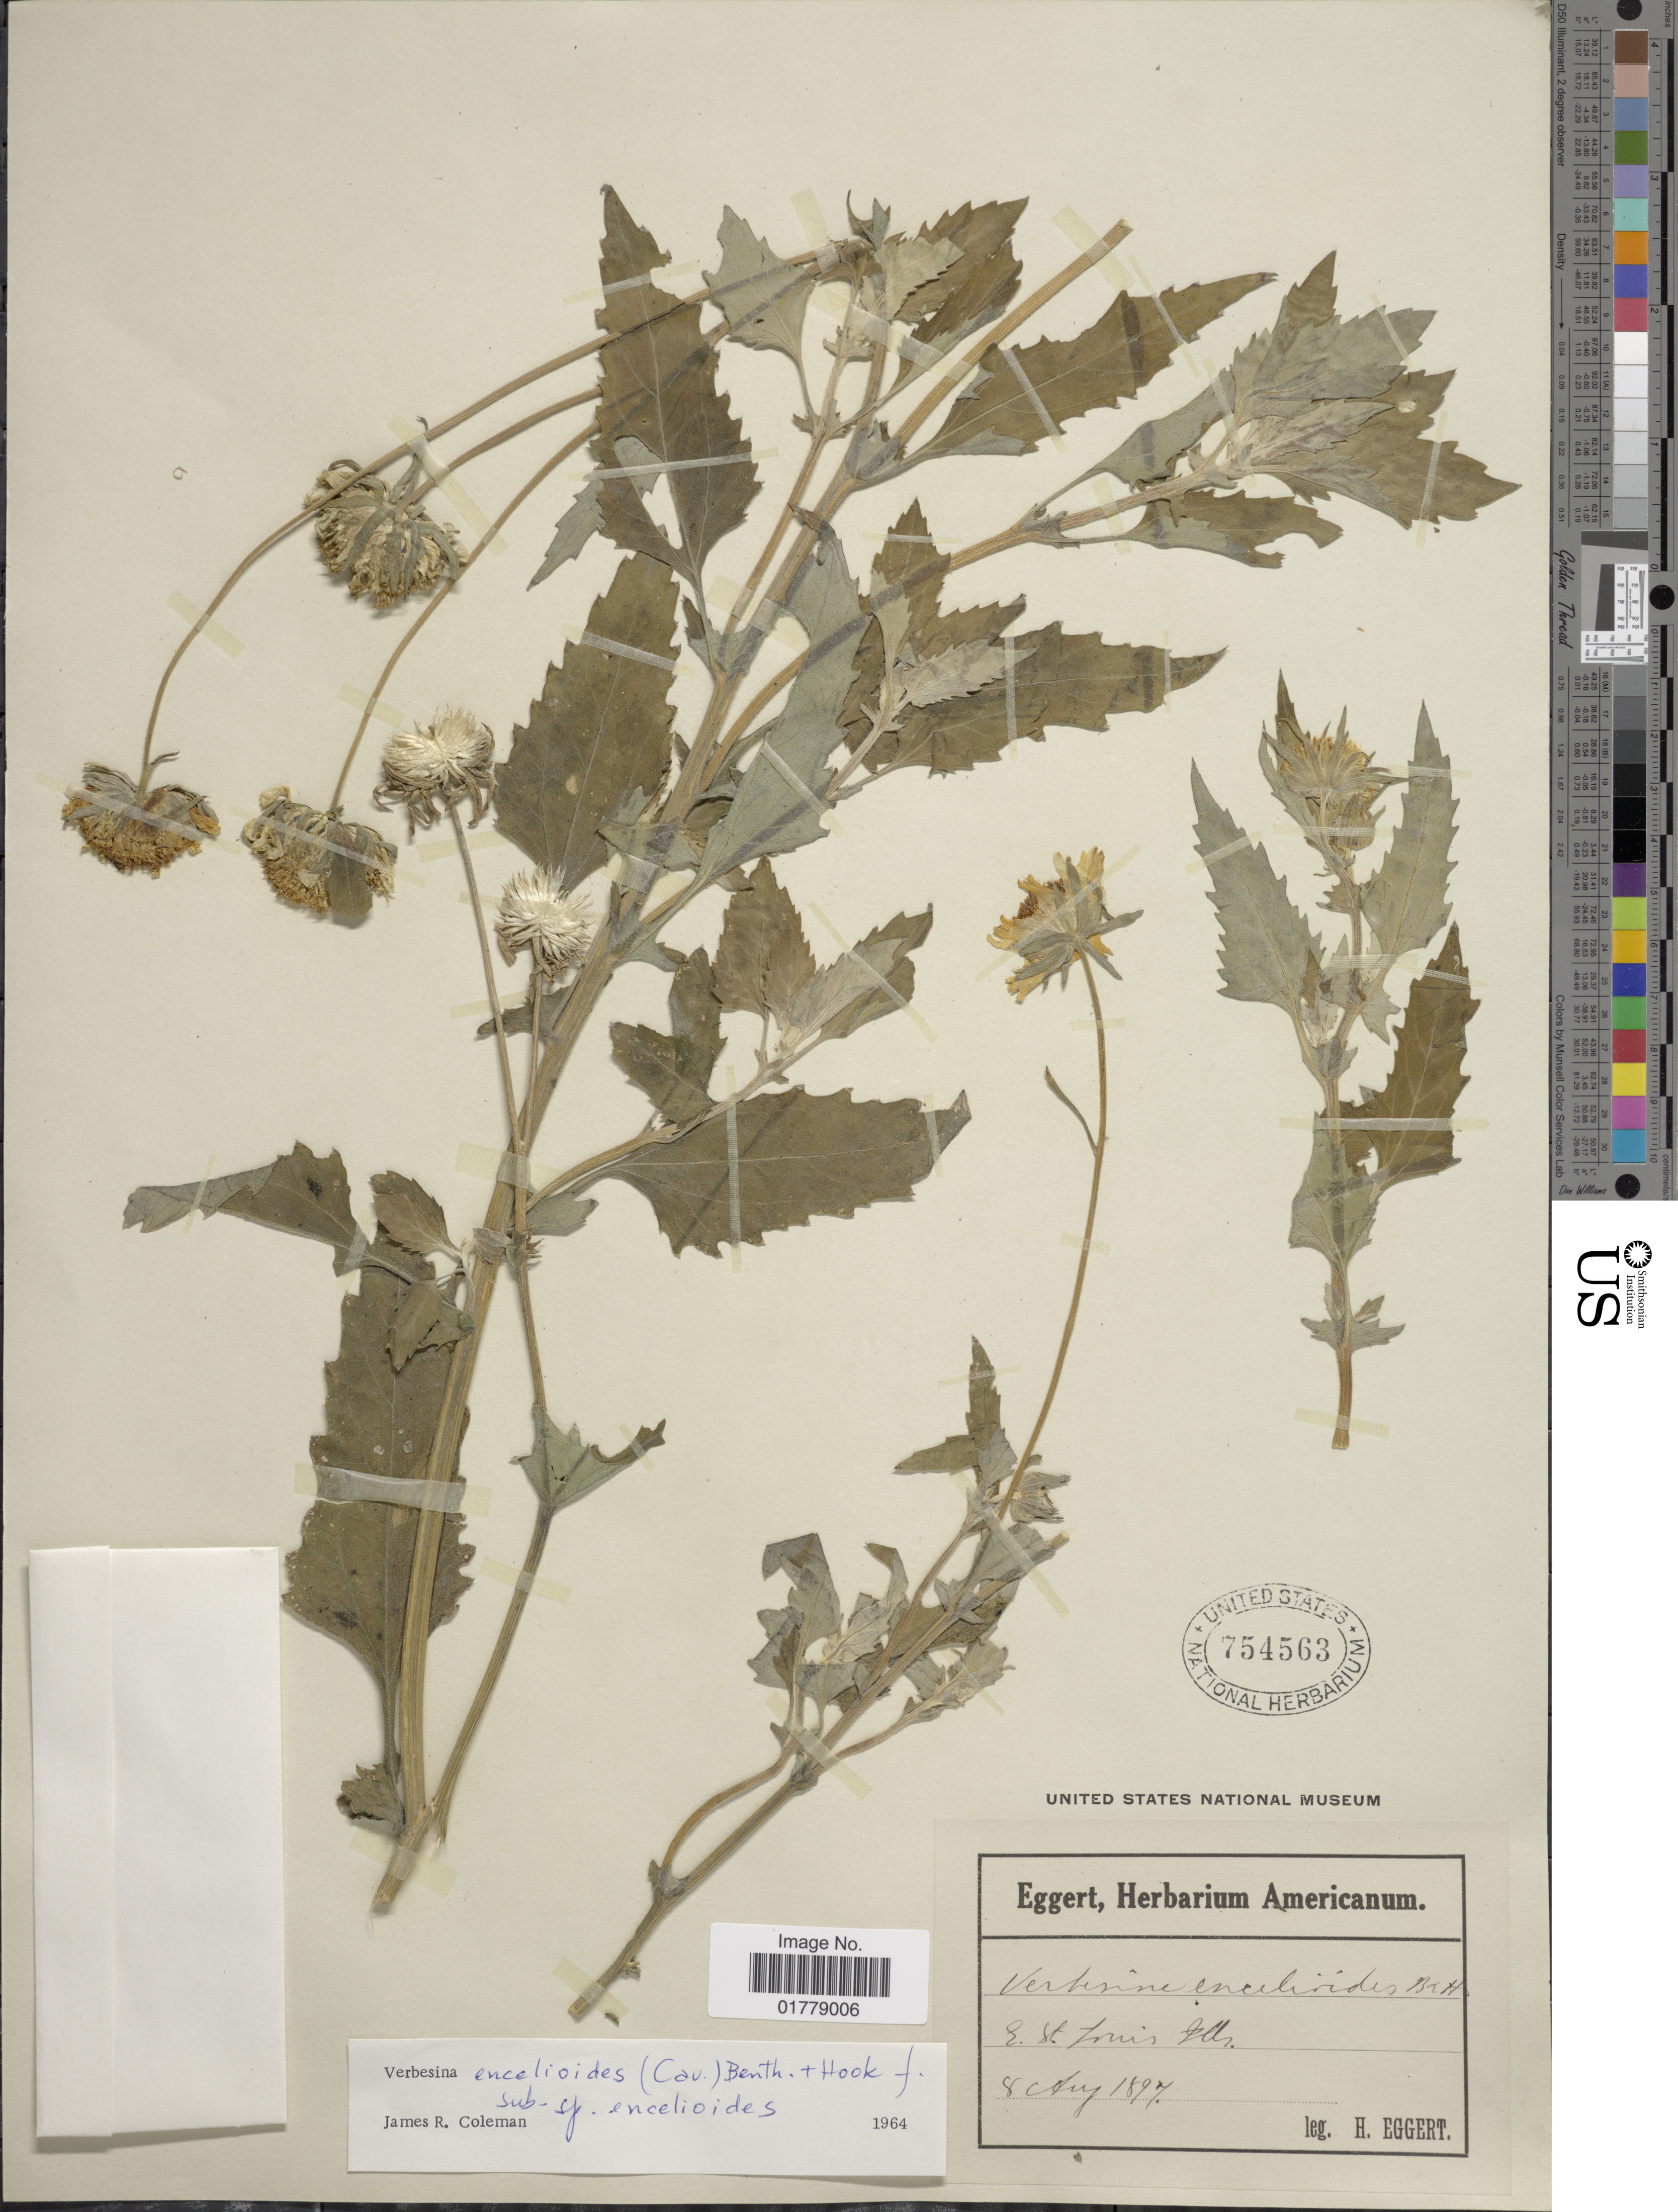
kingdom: Plantae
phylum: Tracheophyta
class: Magnoliopsida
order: Asterales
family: Asteraceae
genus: Verbesina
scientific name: Verbesina encelioides subsp. encelioides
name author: (Cav.) Benth. & Hook.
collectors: H. Eggert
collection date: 1897-08-08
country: United States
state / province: Illinois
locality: E. St. Johns, Ill.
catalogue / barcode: US 754563